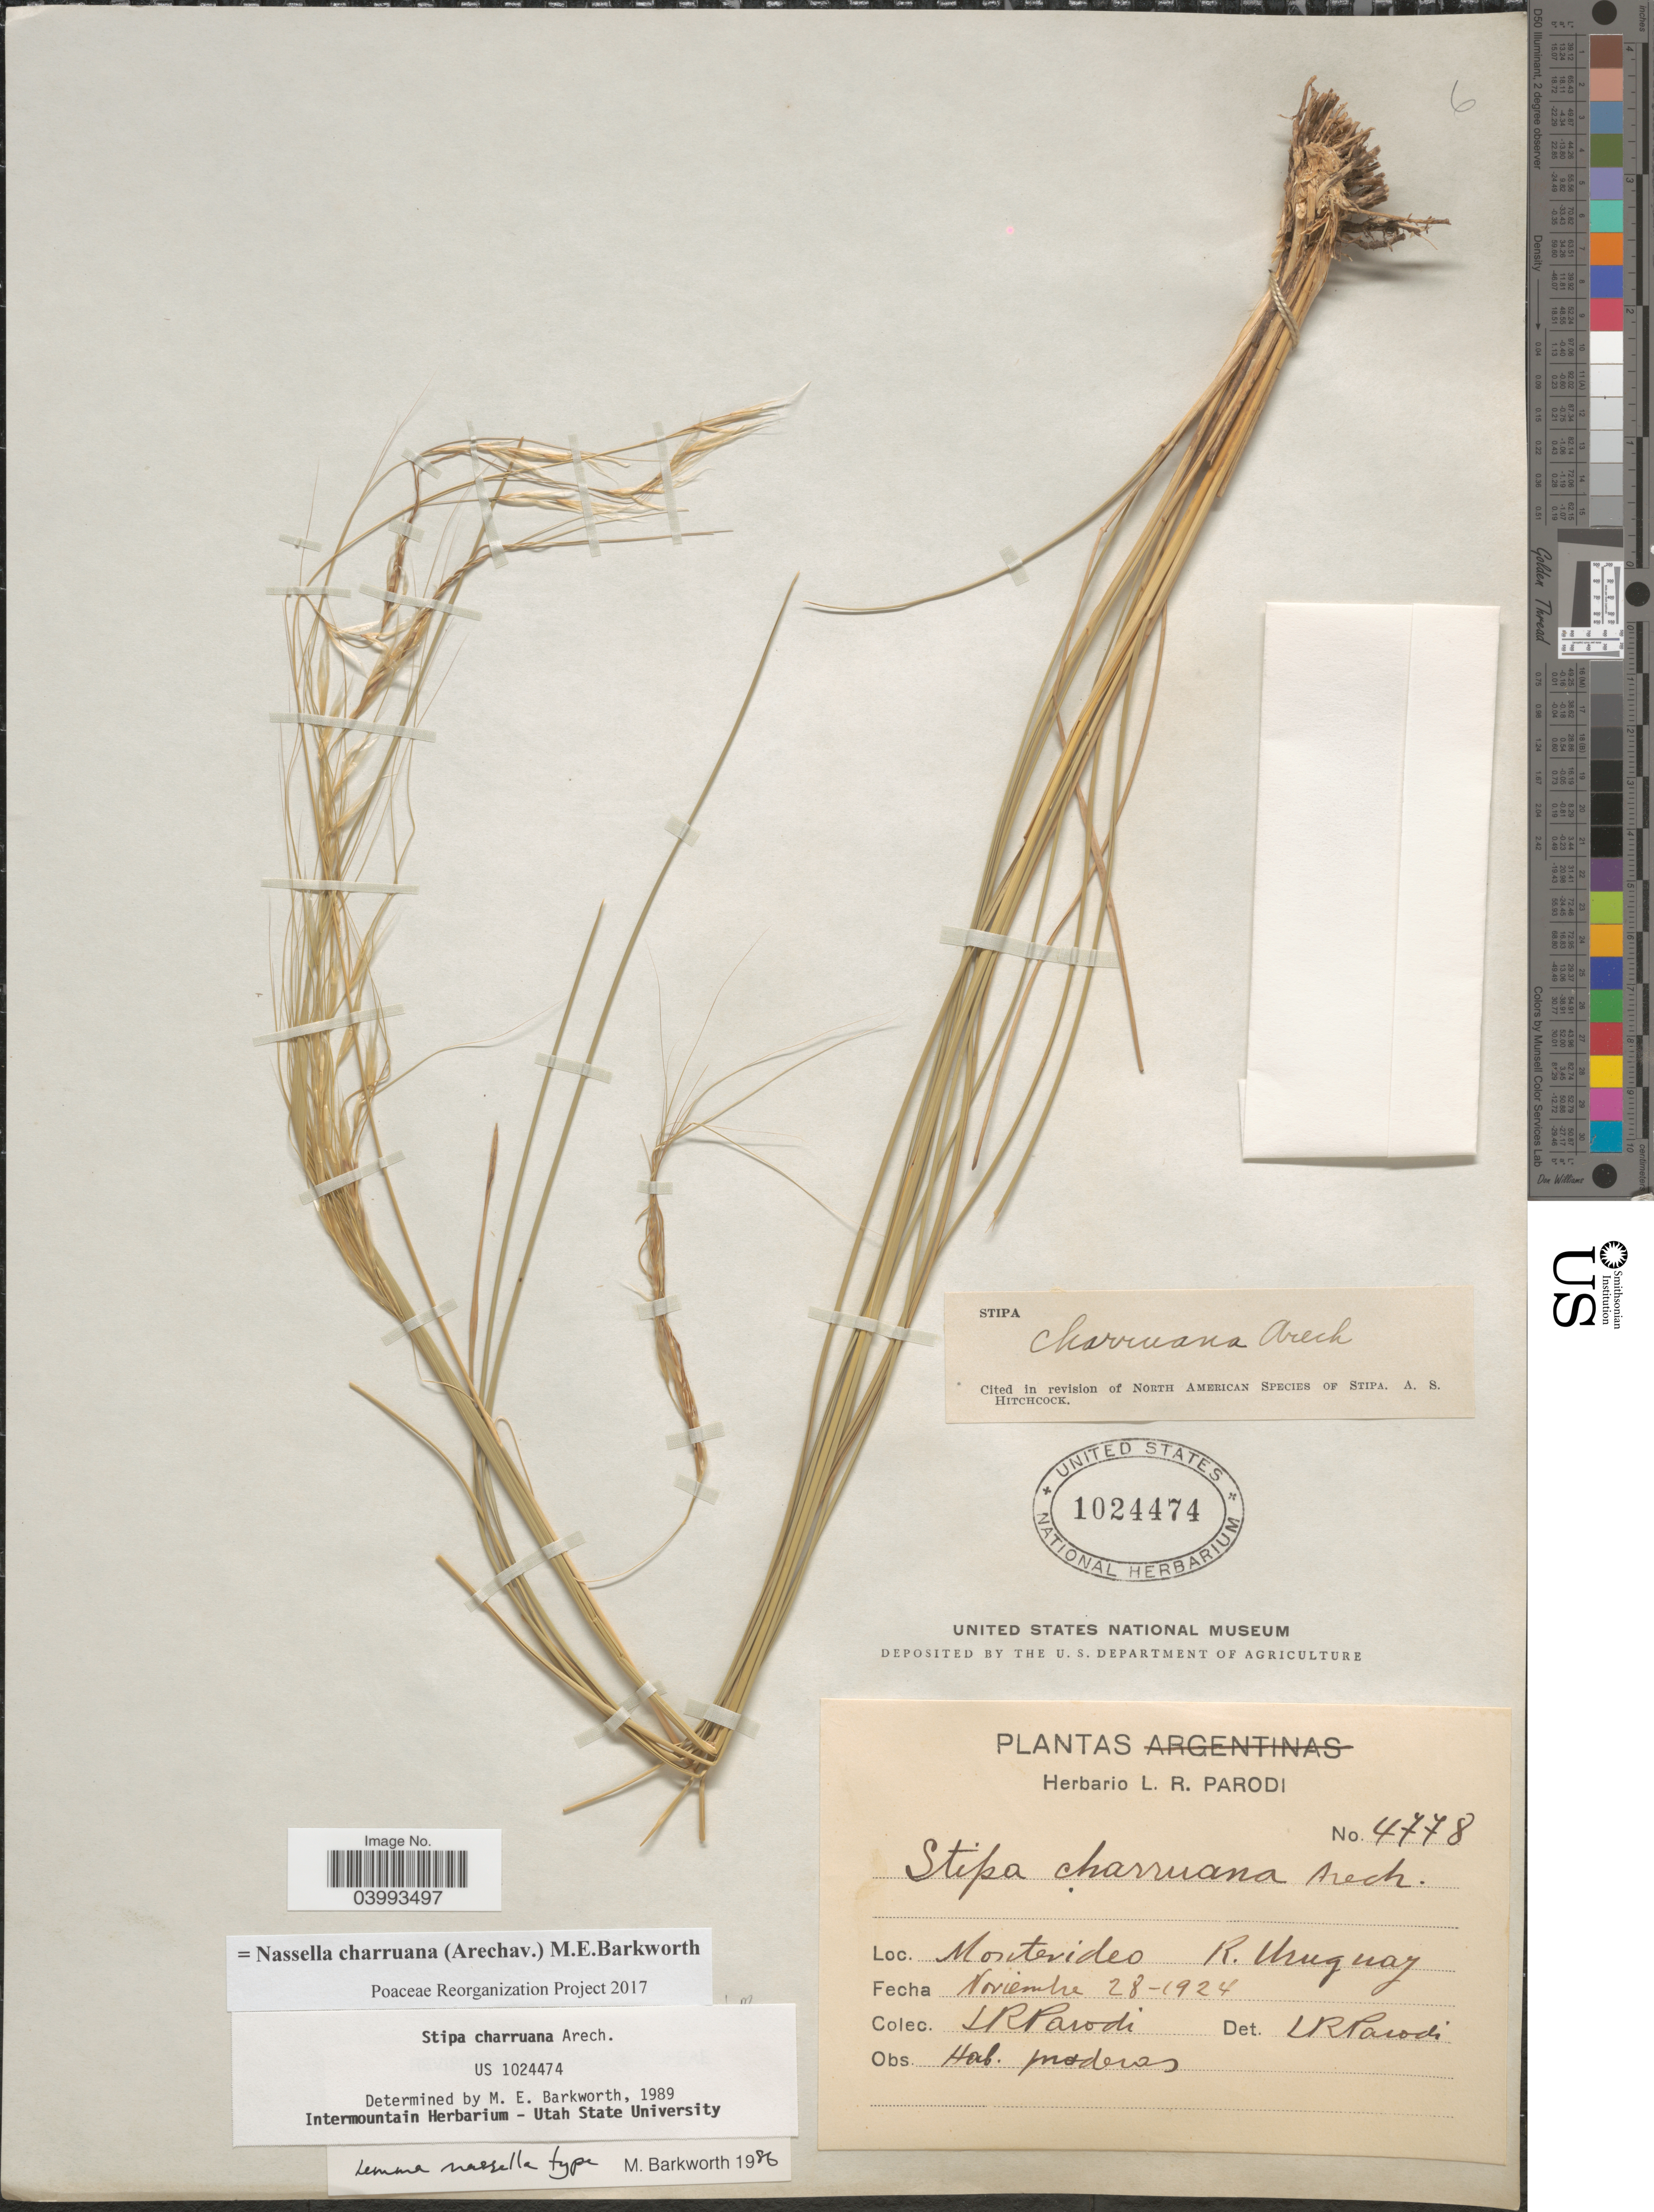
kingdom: Plantae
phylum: Tracheophyta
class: Liliopsida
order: Poales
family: Poaceae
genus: Nassella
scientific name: Nassella charruana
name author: (Arechav.) Barkworth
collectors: L. R. Parodi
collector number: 4778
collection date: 1924-11-28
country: Uruguay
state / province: Montevideo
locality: R. Uruguay.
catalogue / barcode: US 1024474